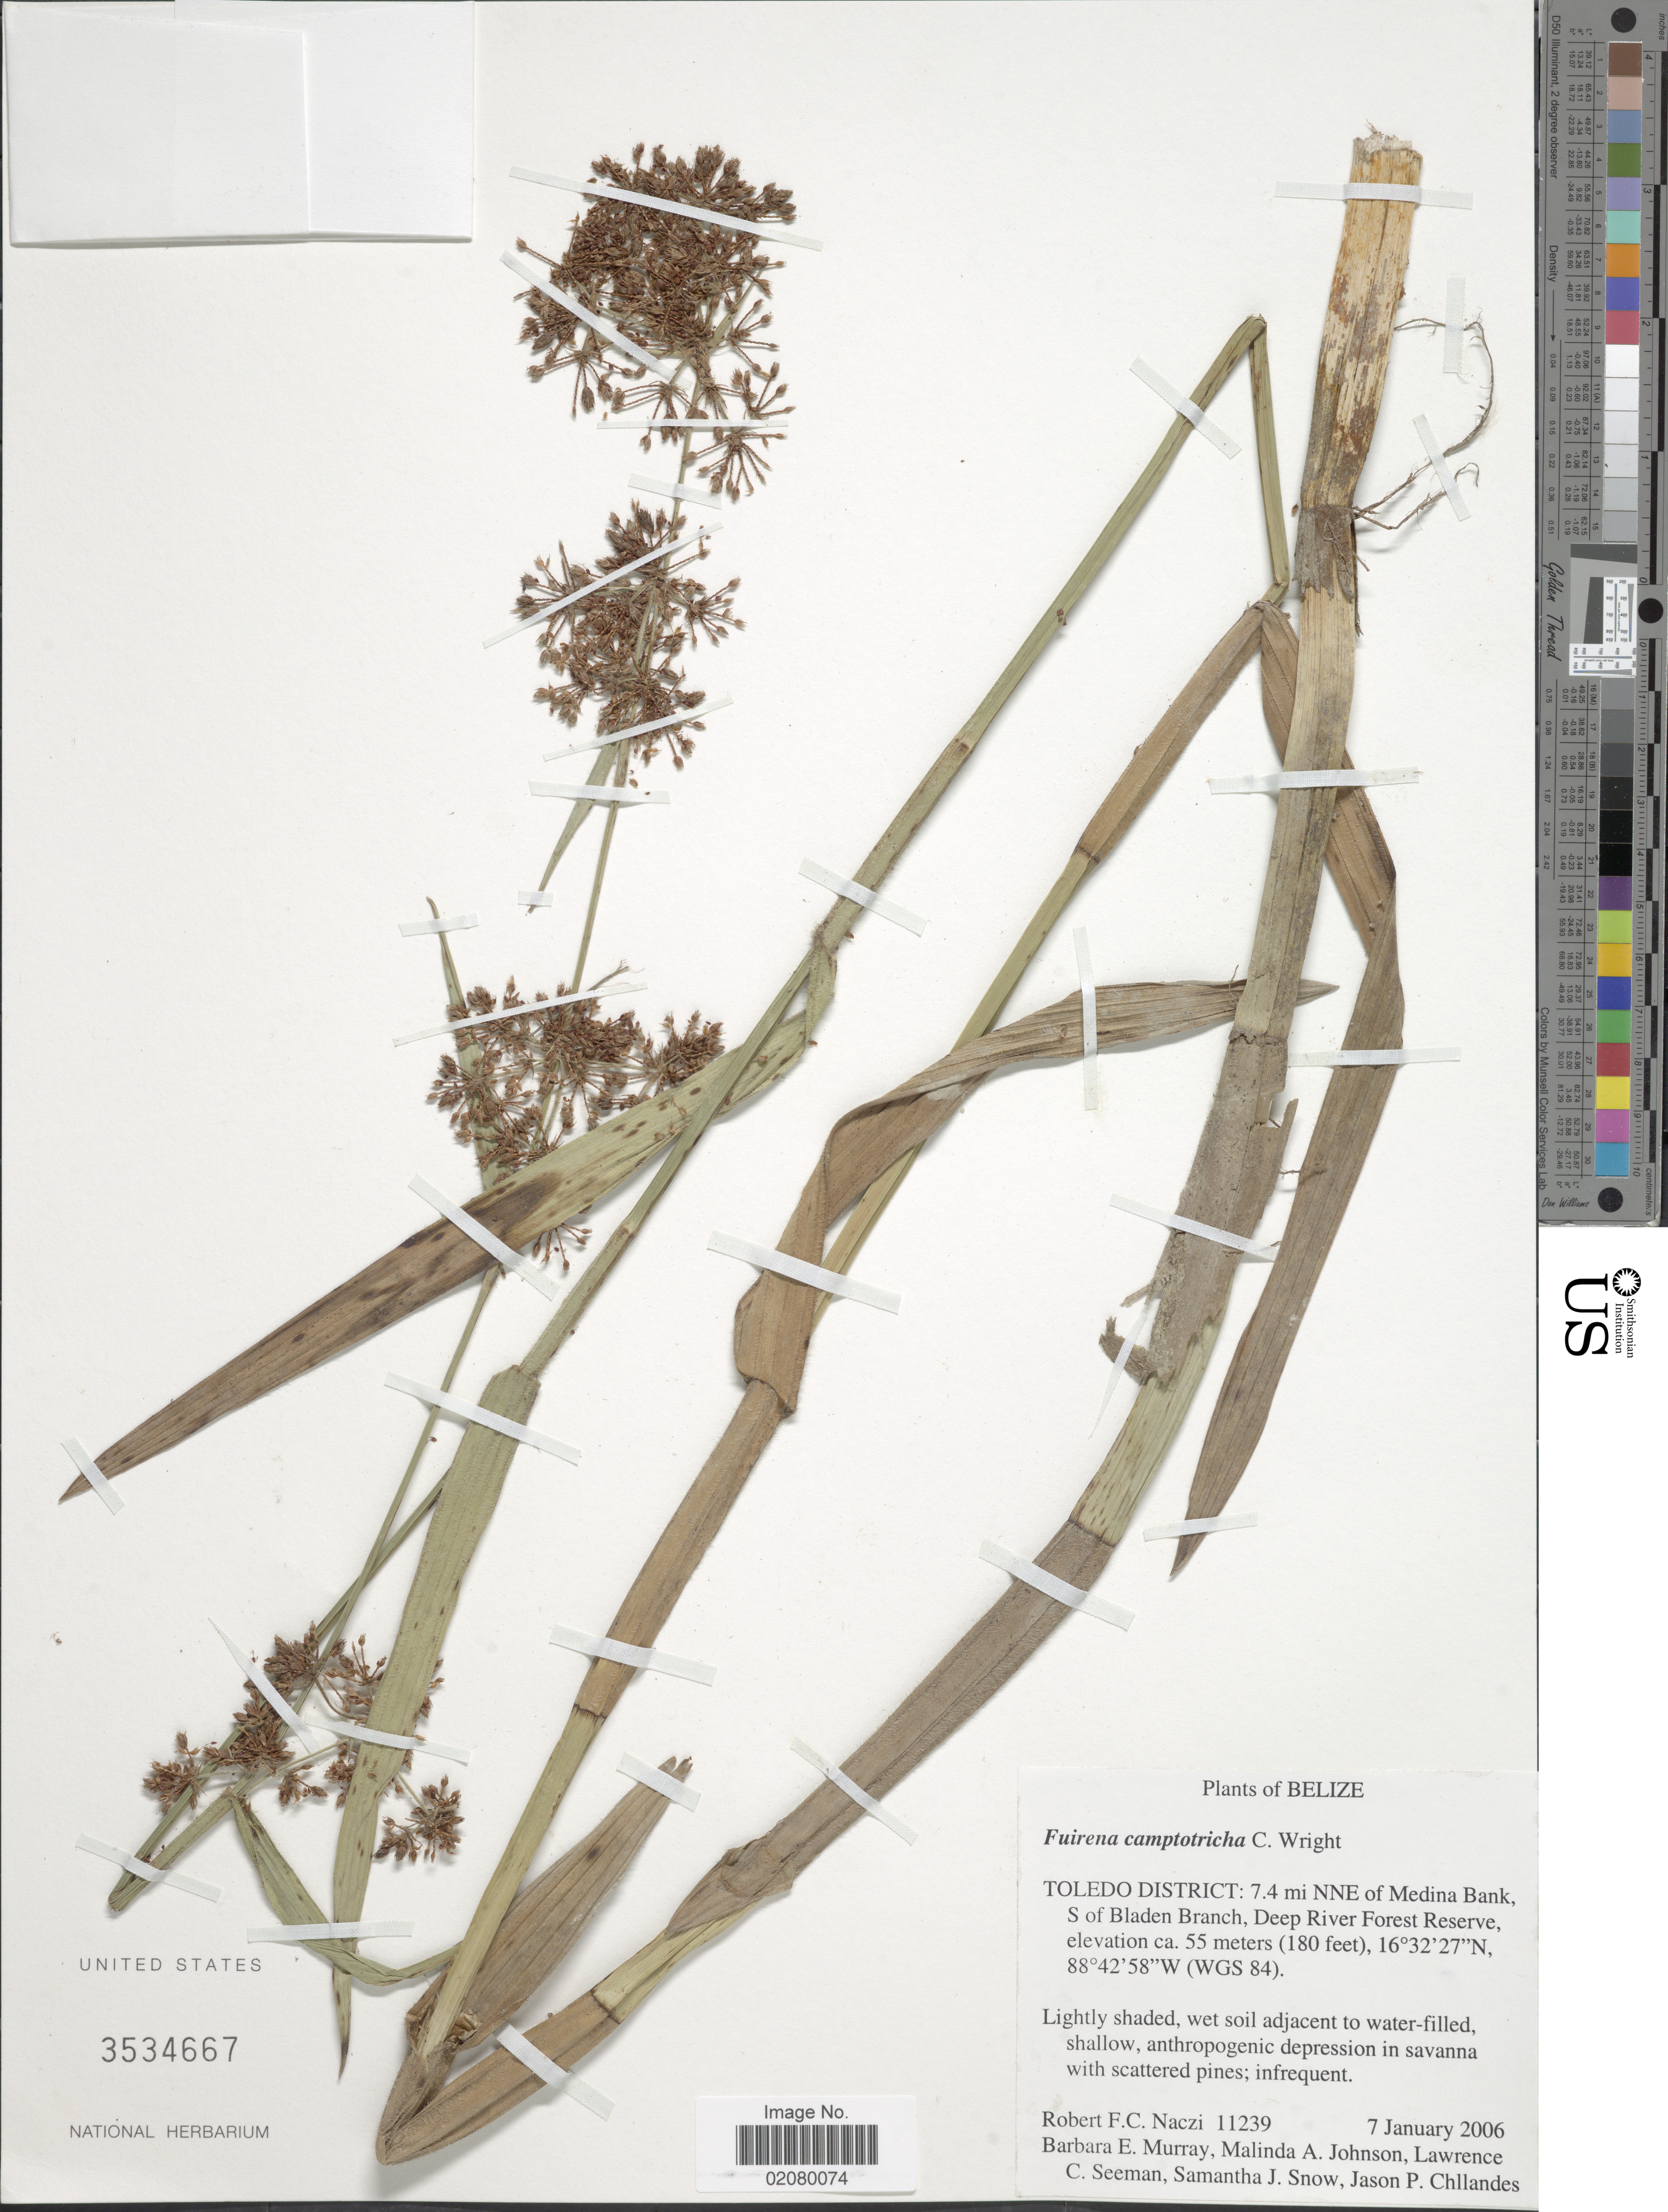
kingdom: Plantae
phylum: Tracheophyta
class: Liliopsida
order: Poales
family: Cyperaceae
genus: Fuirena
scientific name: Fuirena camptotricha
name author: C. Wright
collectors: R. F. C. Naczi, B. Murray, M. A. Johnson, L. Seeman & et al.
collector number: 11239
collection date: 2006-01-07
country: Belize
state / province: Toledo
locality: Toledo District: 7.4 mi NNE of Medina Bank, S of Bladen Branch, Deep River Forest Reserve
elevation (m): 55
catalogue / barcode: US 3534667